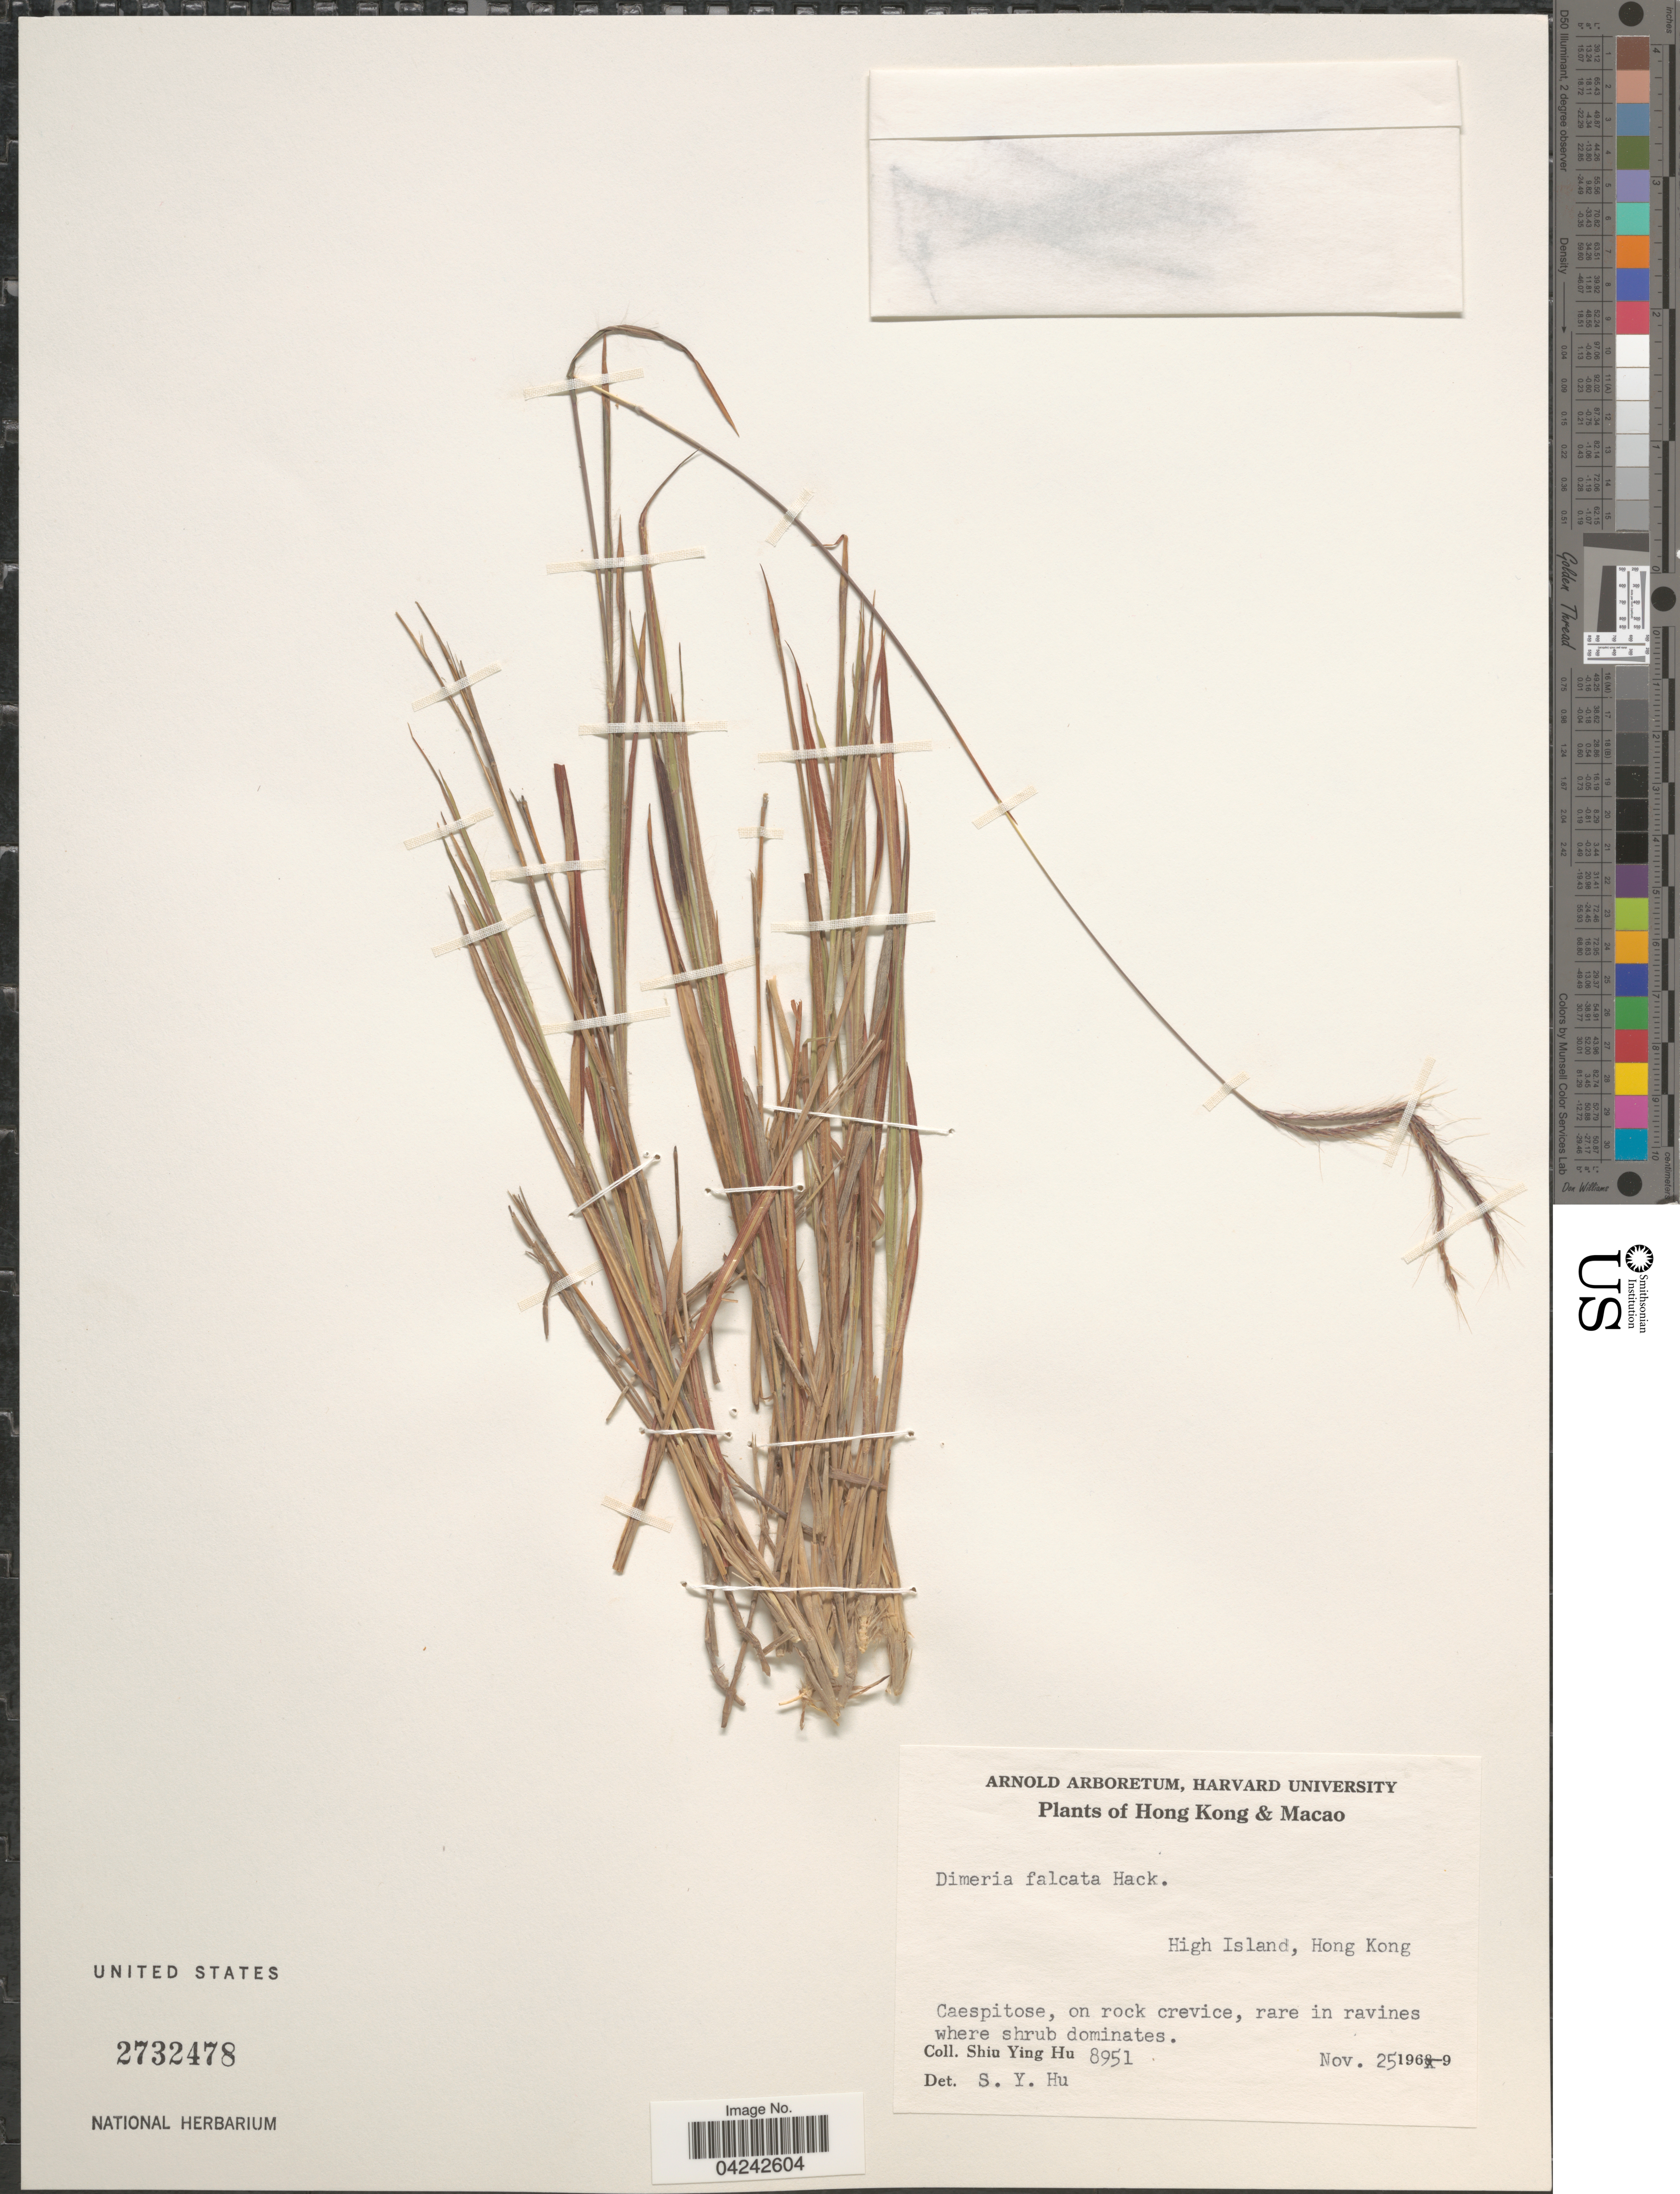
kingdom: Plantae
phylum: Tracheophyta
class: Liliopsida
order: Poales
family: Poaceae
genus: Dimeria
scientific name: Dimeria falcata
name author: Hack.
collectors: S. Y. Hu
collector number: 8951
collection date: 1969-11-25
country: China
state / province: Hong Kong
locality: Hong Kong & Macao. High Island, Hong Kong.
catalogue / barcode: US 2732478